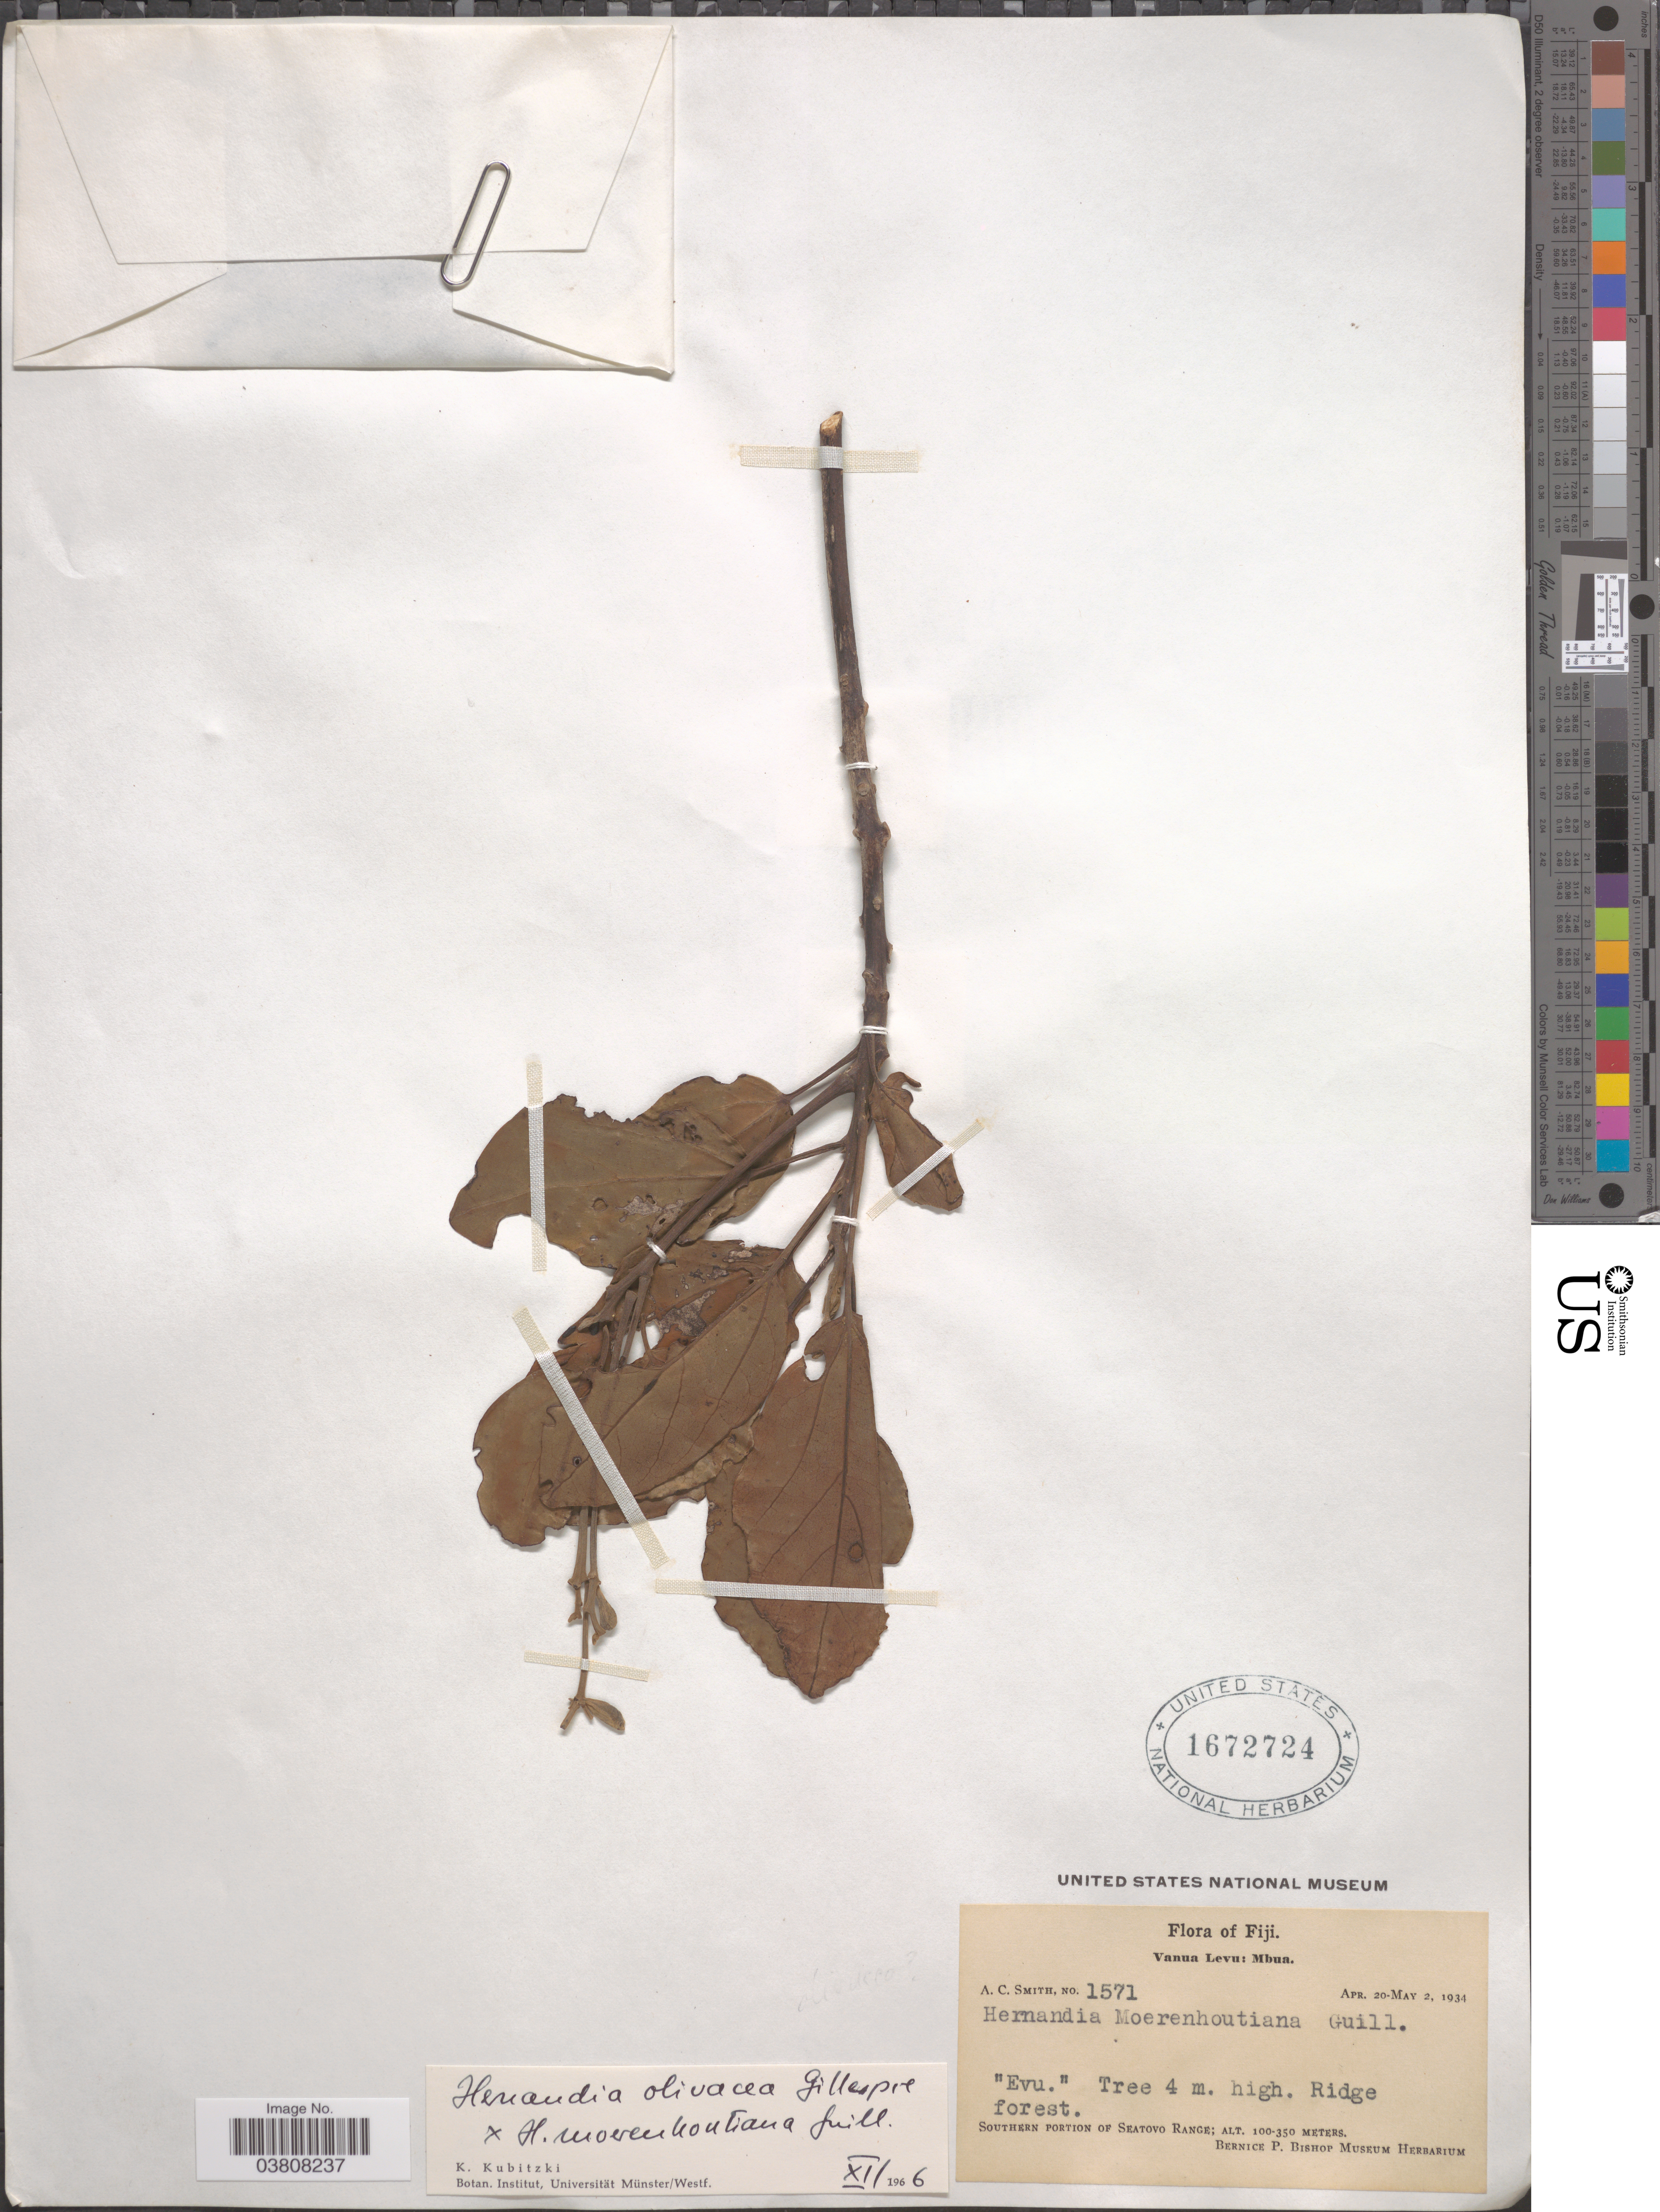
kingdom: Plantae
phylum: Tracheophyta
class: Magnoliopsida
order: Laurales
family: Hernandiaceae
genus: Hernandia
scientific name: Hernandia olivacea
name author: Gillespie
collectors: A. C. Smith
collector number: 1571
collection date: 1934-04-20/1934-05-02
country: Fiji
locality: Vanua Levu: Mbua. Southern Portion of Seatovo Range.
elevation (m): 100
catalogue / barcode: US 1672724